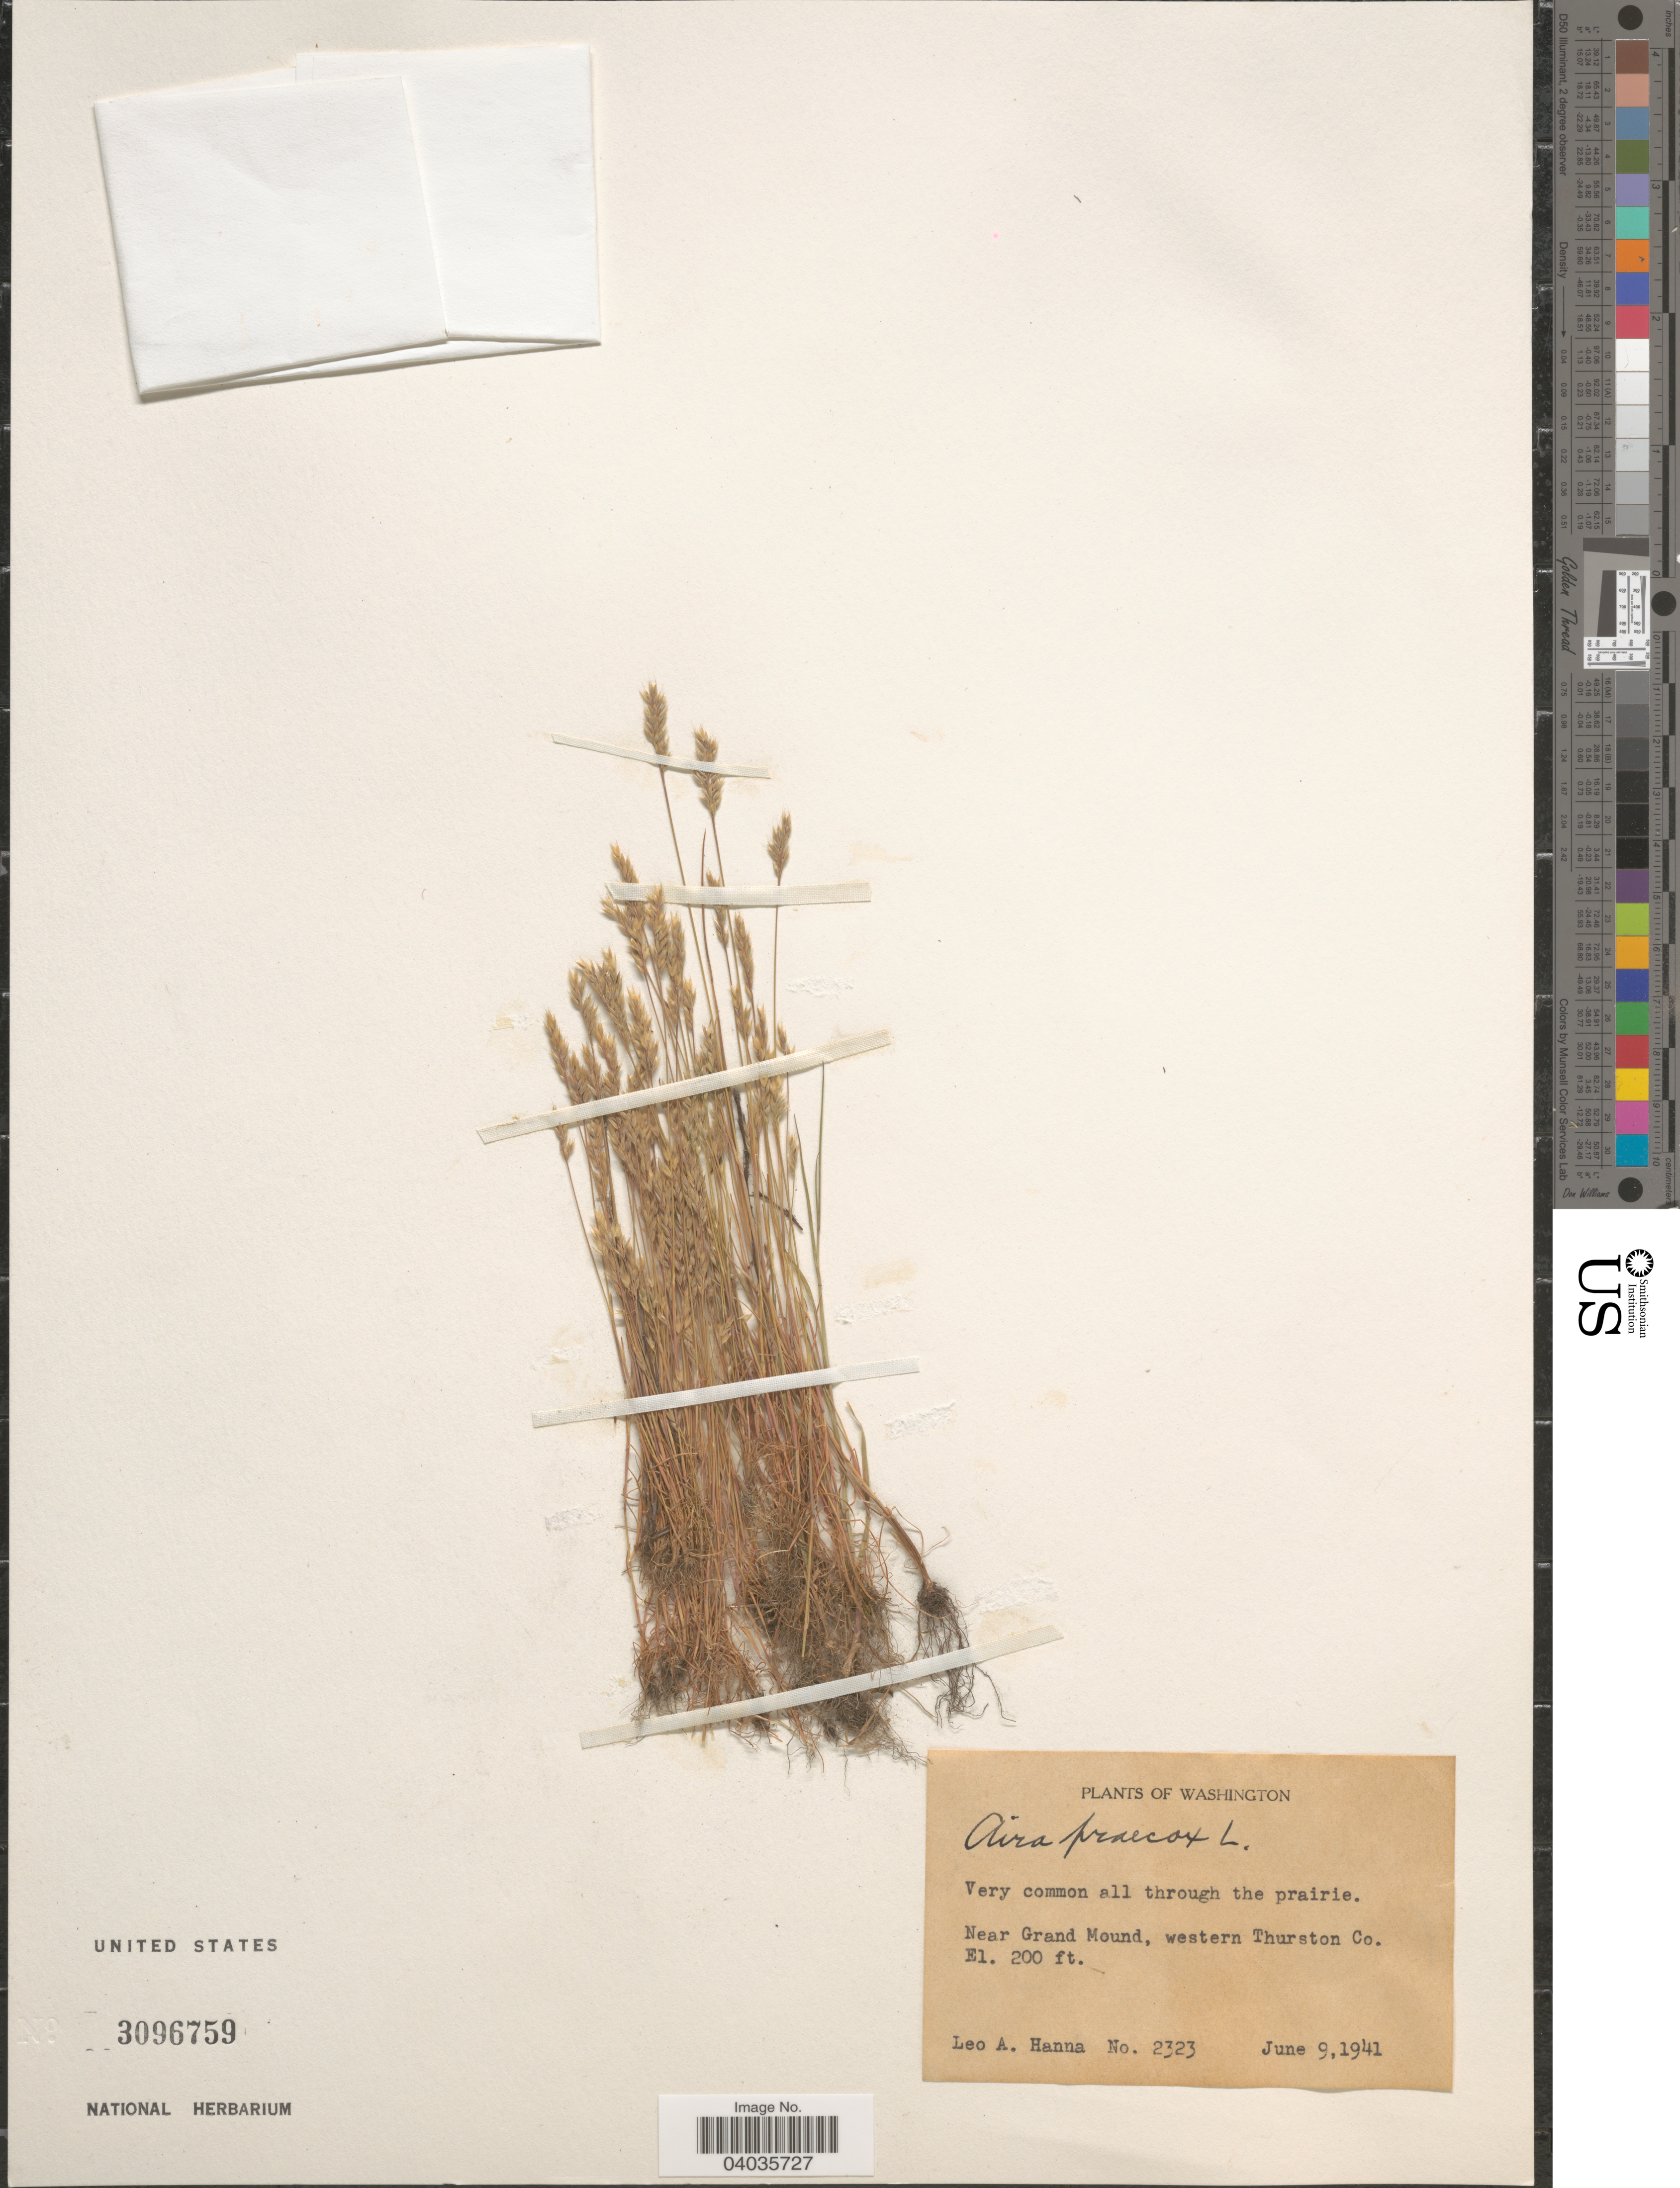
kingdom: Plantae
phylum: Tracheophyta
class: Liliopsida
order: Poales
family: Poaceae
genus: Aira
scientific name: Aira praecox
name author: L.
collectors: L. Hanna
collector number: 2323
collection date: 1941-06-09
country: United States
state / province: Washington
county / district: Thurston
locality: Near Grand Mound, western Thurston Co.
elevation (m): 61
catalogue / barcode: US 3096759